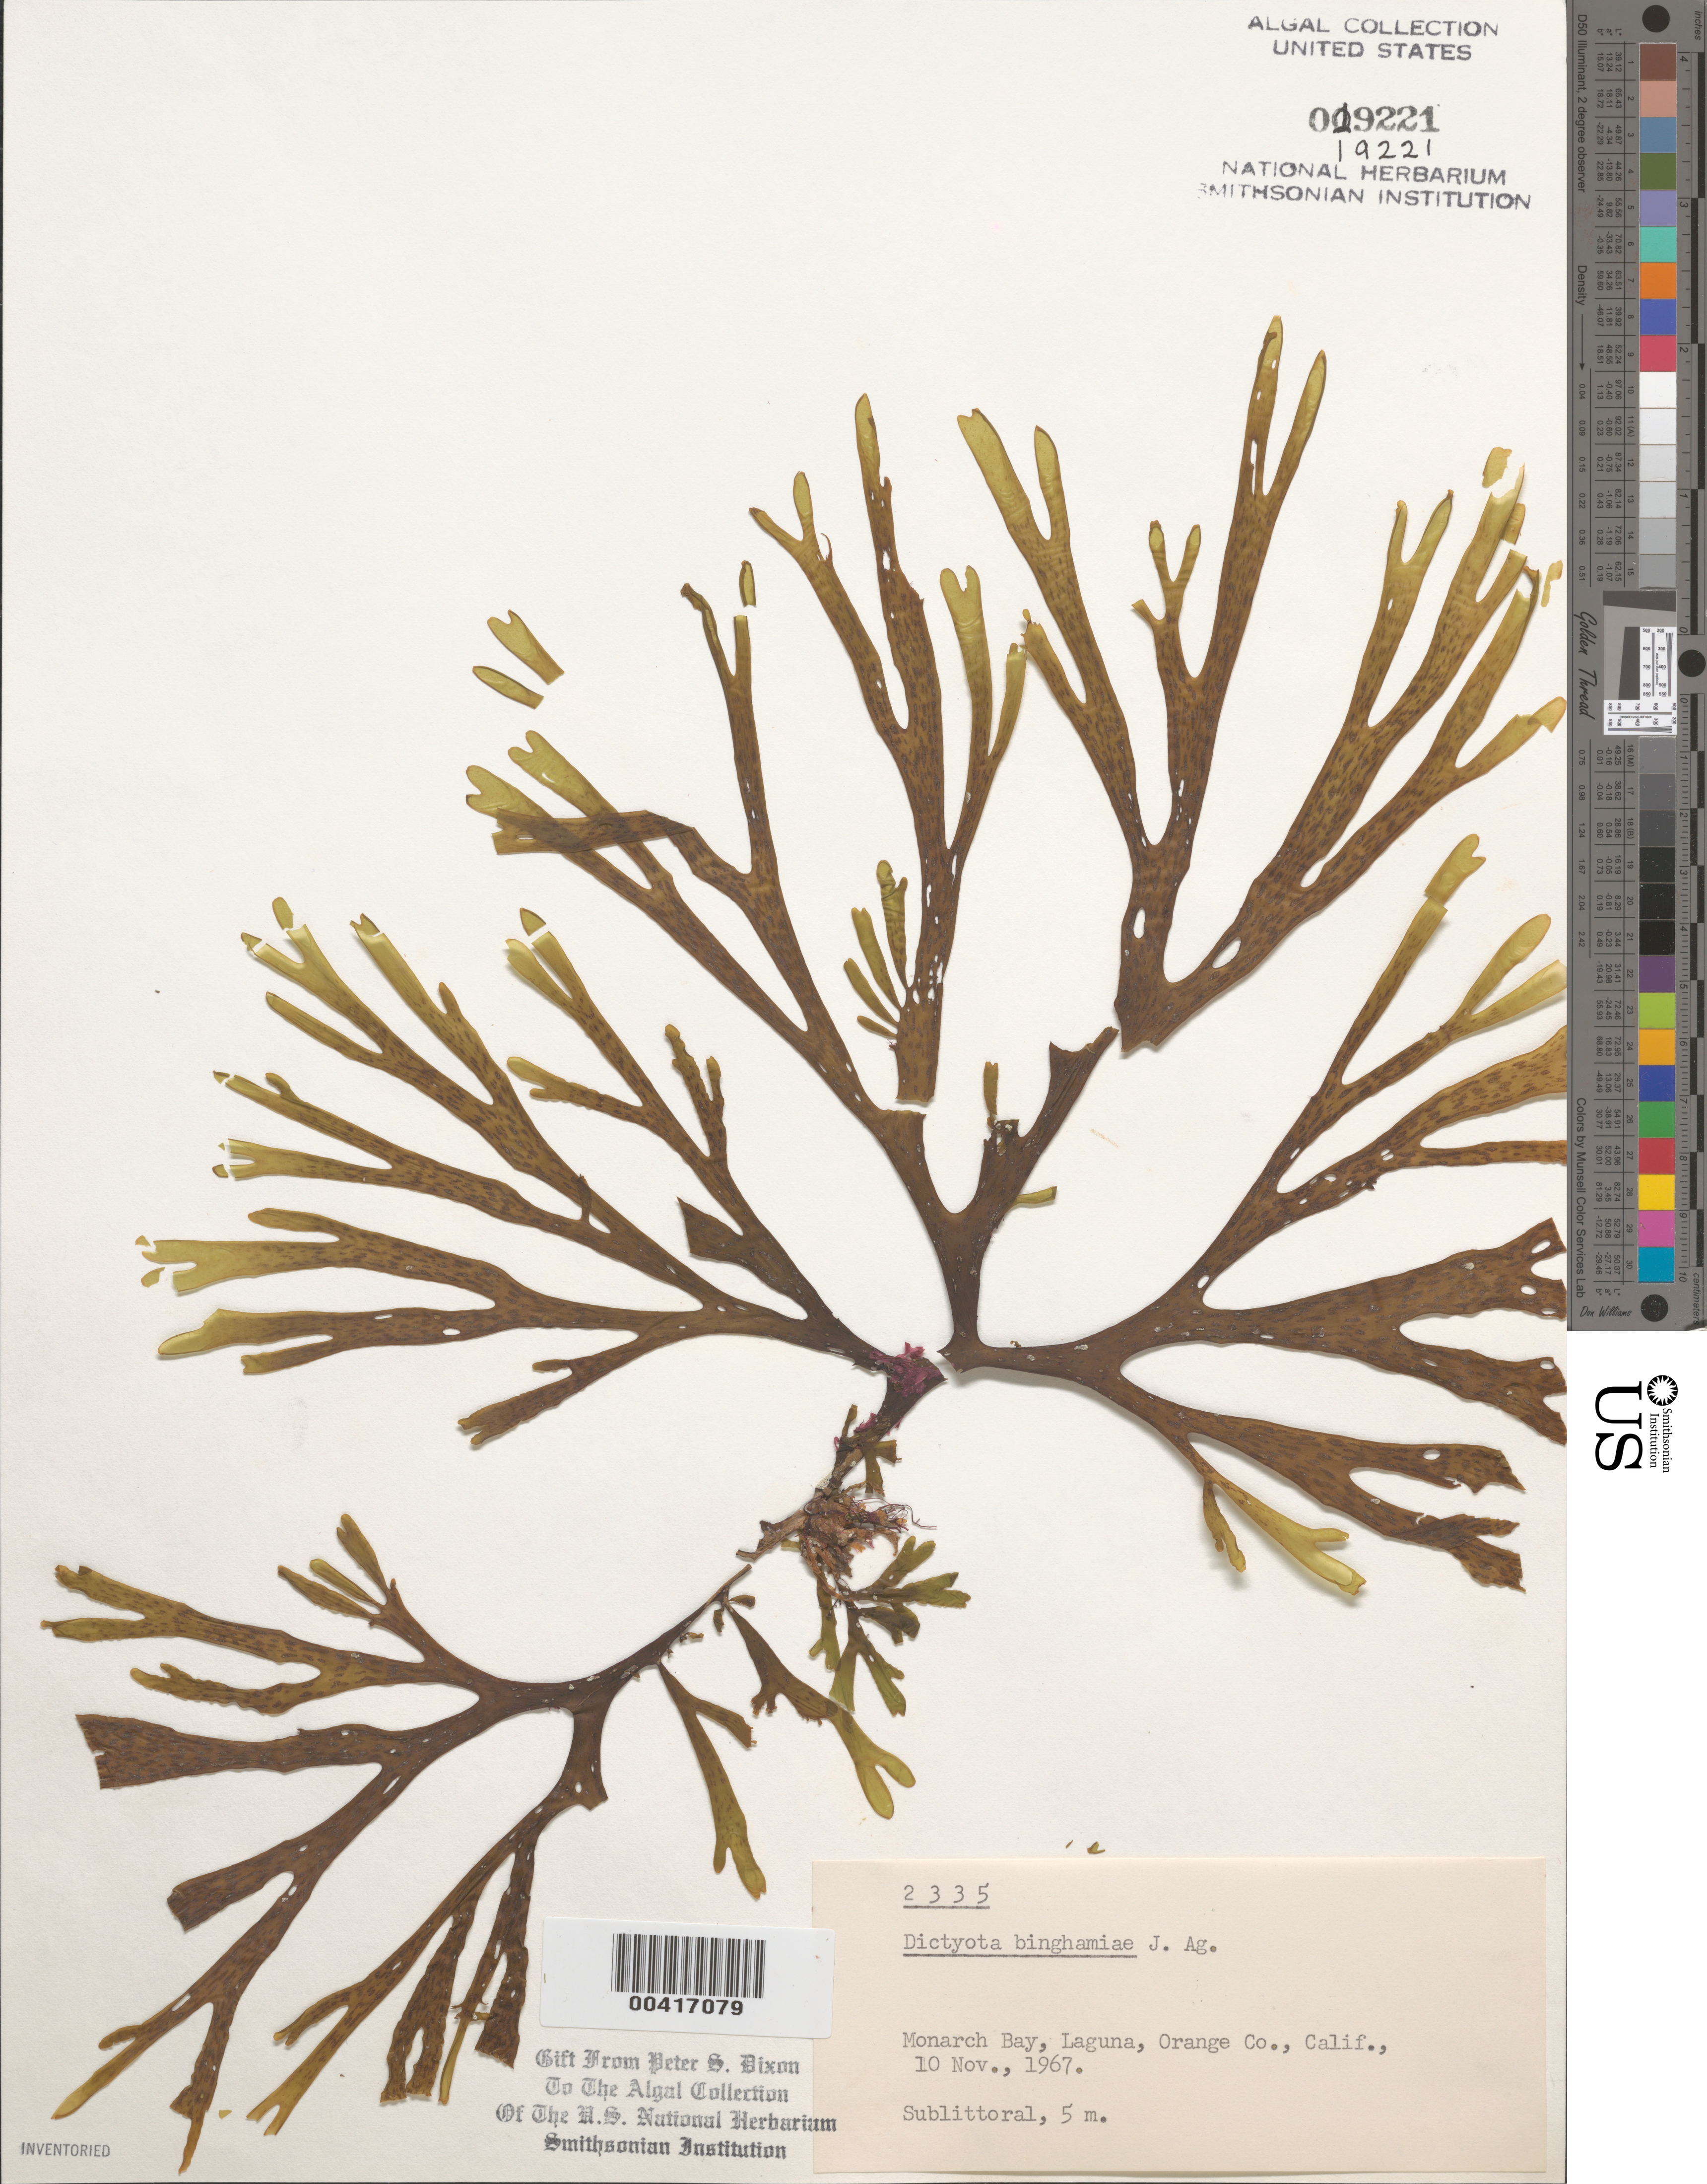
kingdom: Chromista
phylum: Ochrophyta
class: Phaeophyceae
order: Dictyotales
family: Dictyotaceae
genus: Dictyota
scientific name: Dictyota binghamiae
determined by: Dixon, P. S.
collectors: P. S. Dixon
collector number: PSD 2335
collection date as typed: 10 Nov 1967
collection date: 1967-11-10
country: United States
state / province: California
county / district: Orange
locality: Laguna, Monarch Bay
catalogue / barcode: US 19221